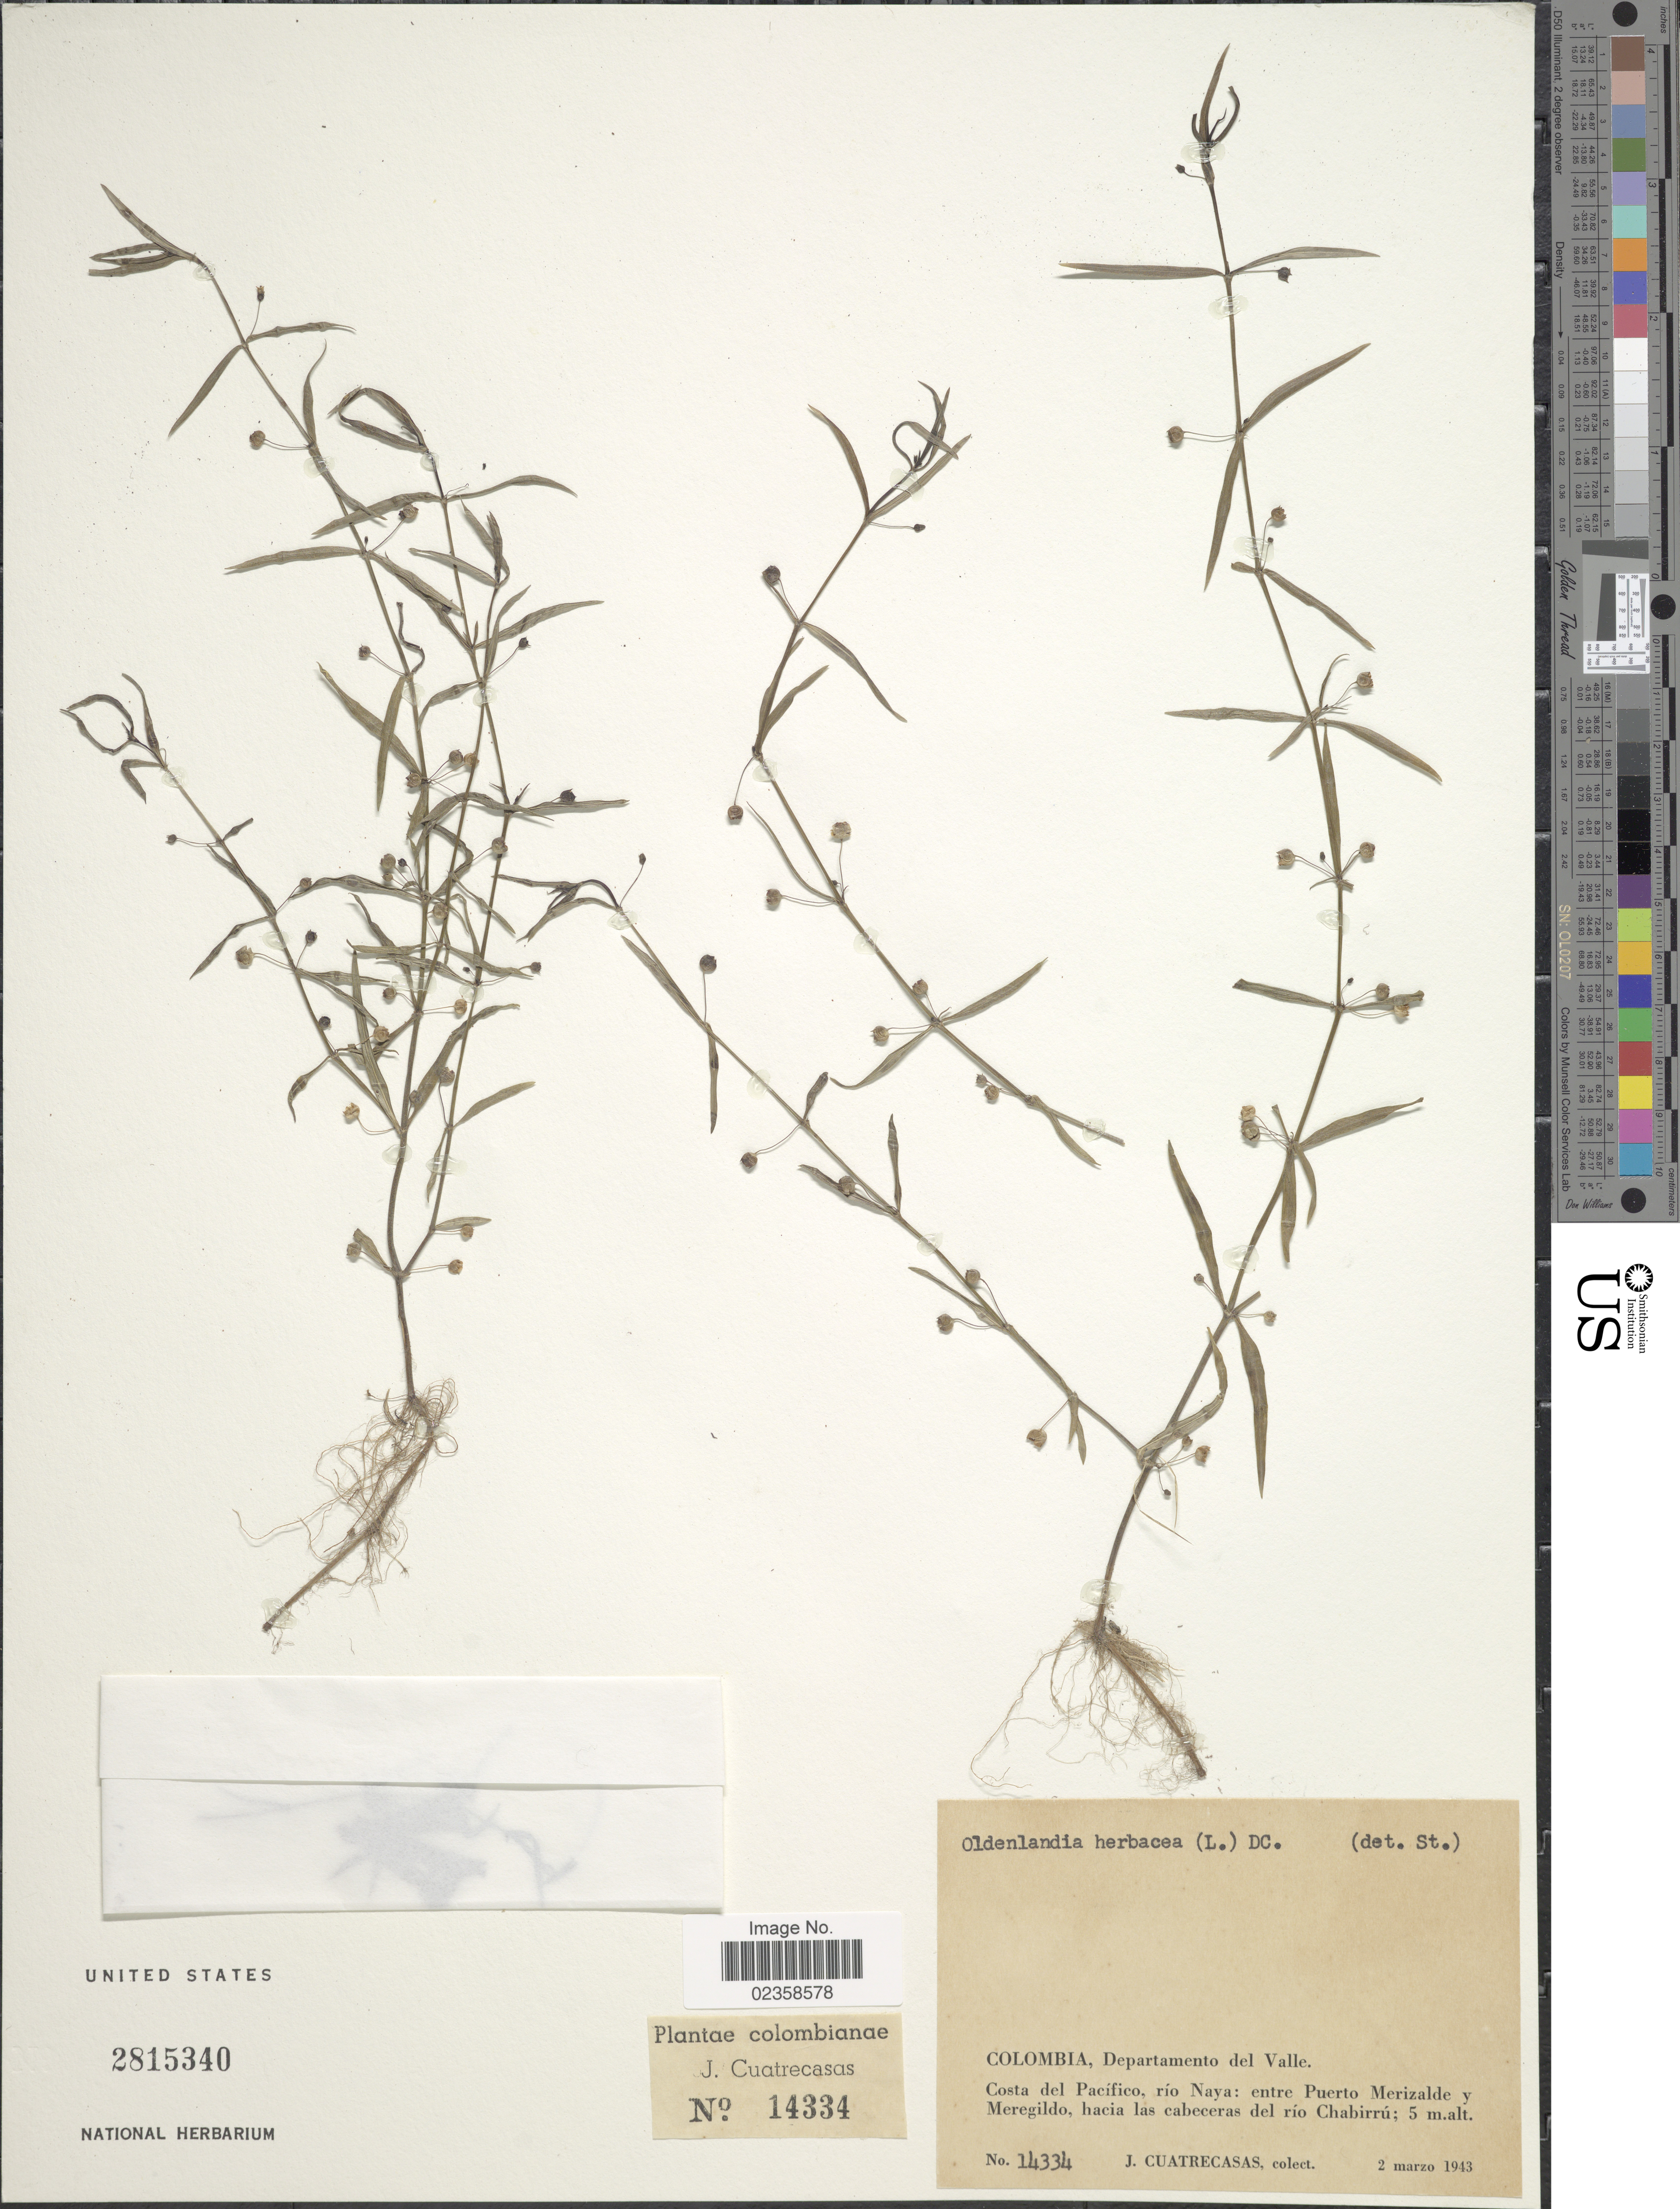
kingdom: Plantae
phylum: Tracheophyta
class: Magnoliopsida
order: Gentianales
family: Rubiaceae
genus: Oldenlandia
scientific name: Oldenlandia herbacea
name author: (L.) Roxb.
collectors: J. Cuatrecasas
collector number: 14334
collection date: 1943-03-02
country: Colombia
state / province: Valle del Cauca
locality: Colombia, Departamento del Valle, Costa del Pacifico: rio Naya, entre Puerto Merizalde y Meregildo, hacia las cabeceras del rio Chabirru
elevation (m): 5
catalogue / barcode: US 2815340